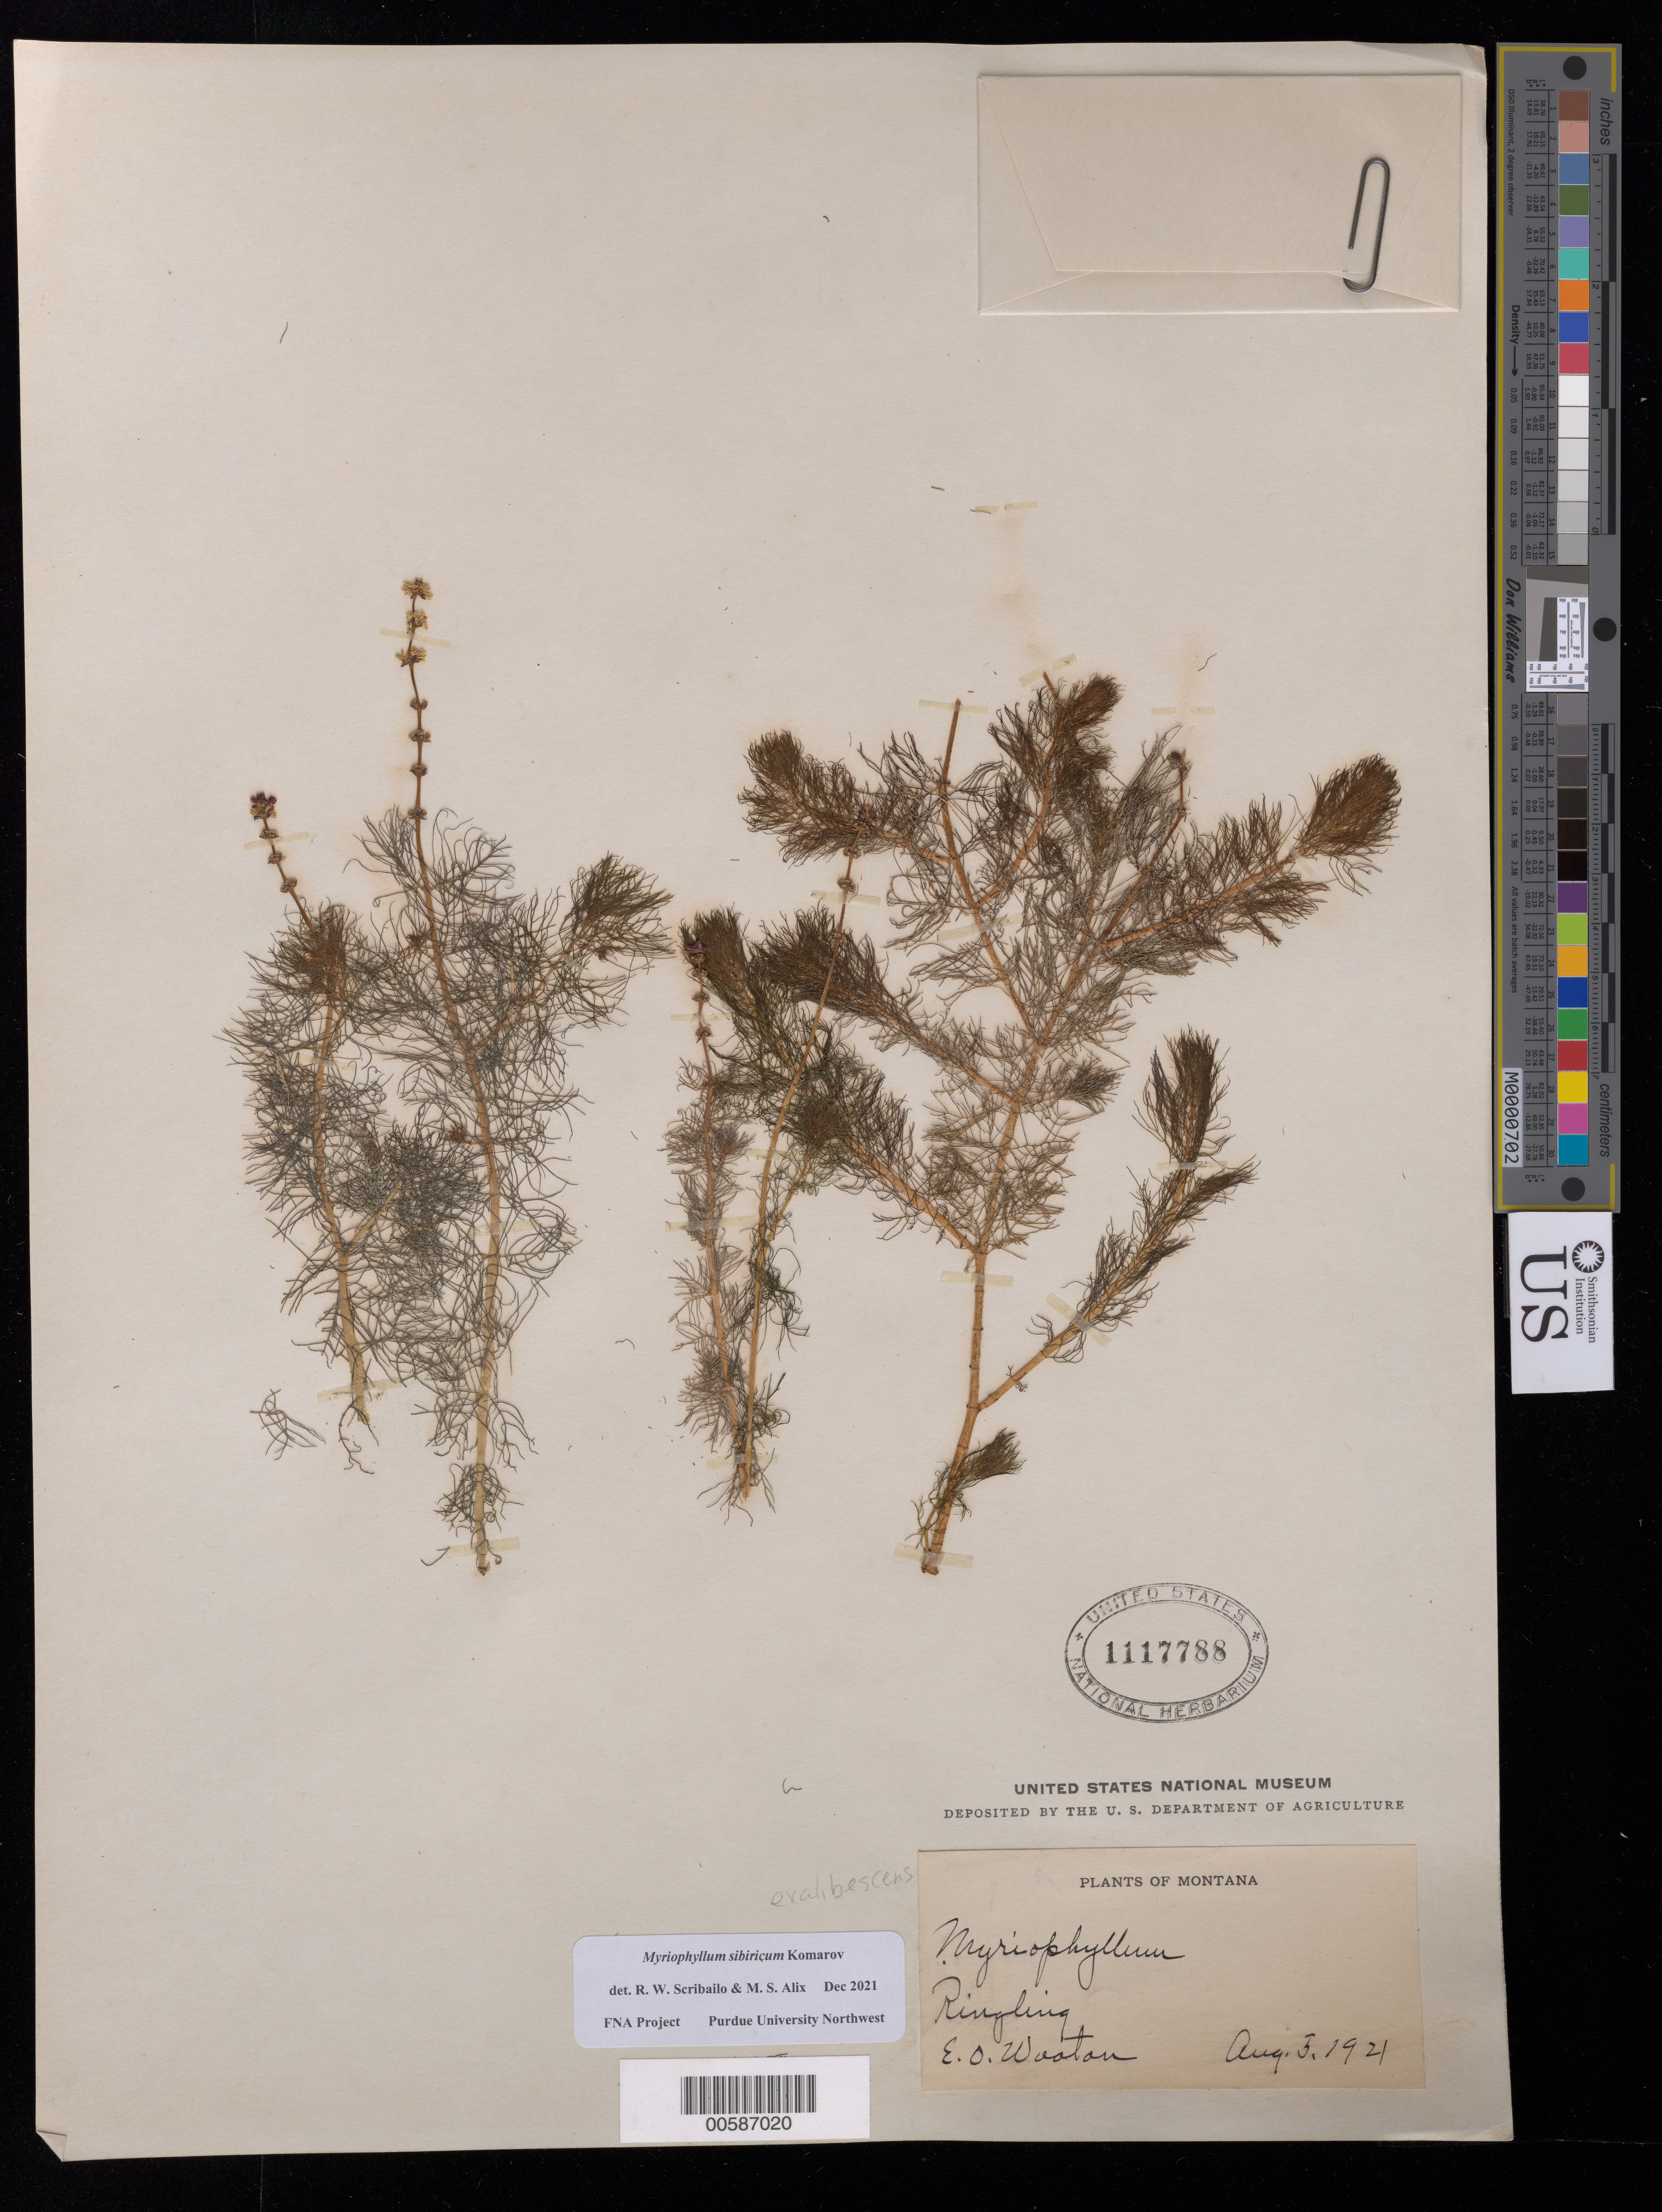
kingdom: Plantae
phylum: Tracheophyta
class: Magnoliopsida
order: Saxifragales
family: Haloragaceae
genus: Myriophyllum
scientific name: Myriophyllum sibiricum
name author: Kom.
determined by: Scribailo, R. W.; Alix, M. S.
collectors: E. O. Wooton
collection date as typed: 05 Aug 1921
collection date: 1921-08-05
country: United States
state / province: Montana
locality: Ringling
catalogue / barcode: US 1117788